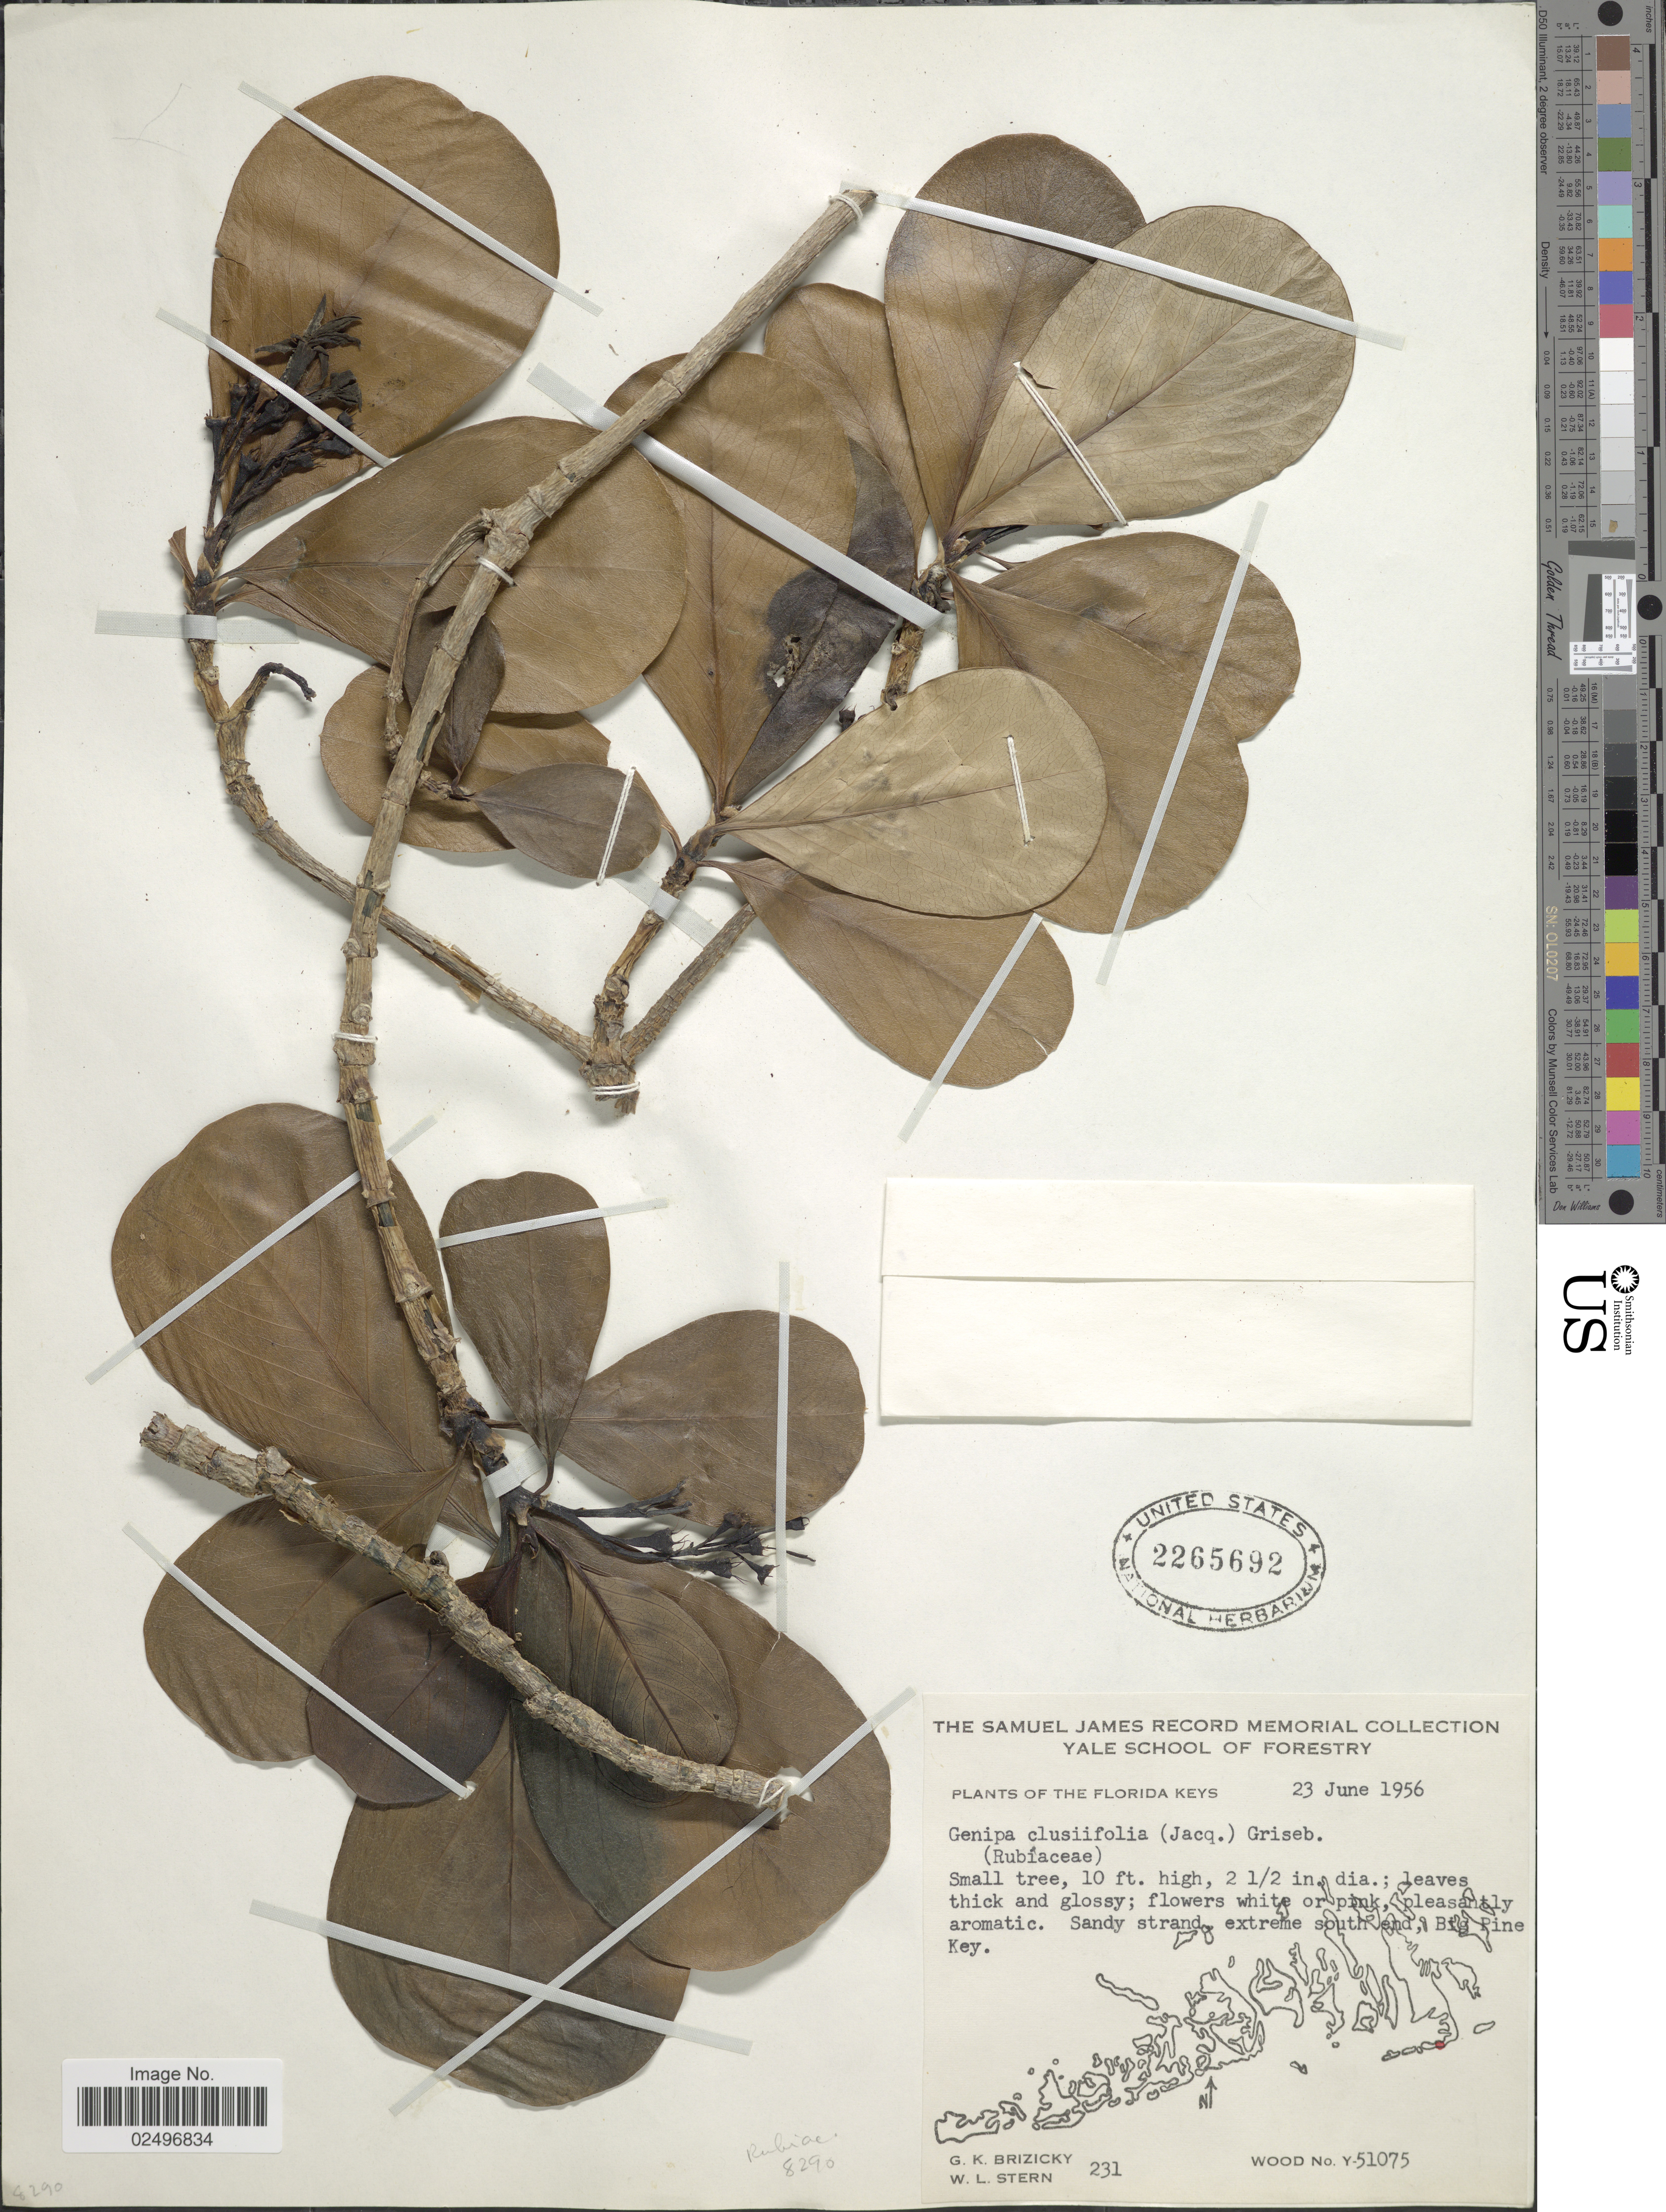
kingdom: Plantae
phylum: Tracheophyta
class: Magnoliopsida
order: Gentianales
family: Rubiaceae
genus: Casasia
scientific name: Casasia clusiifolia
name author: (Jacq.) Urb.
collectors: G. K. Brizicky & W. L. Stern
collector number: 231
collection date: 1956-06-23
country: United States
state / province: Florida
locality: The Florida Keys. Sandy strand extreme south end, Big Pine Key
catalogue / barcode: US 2265692